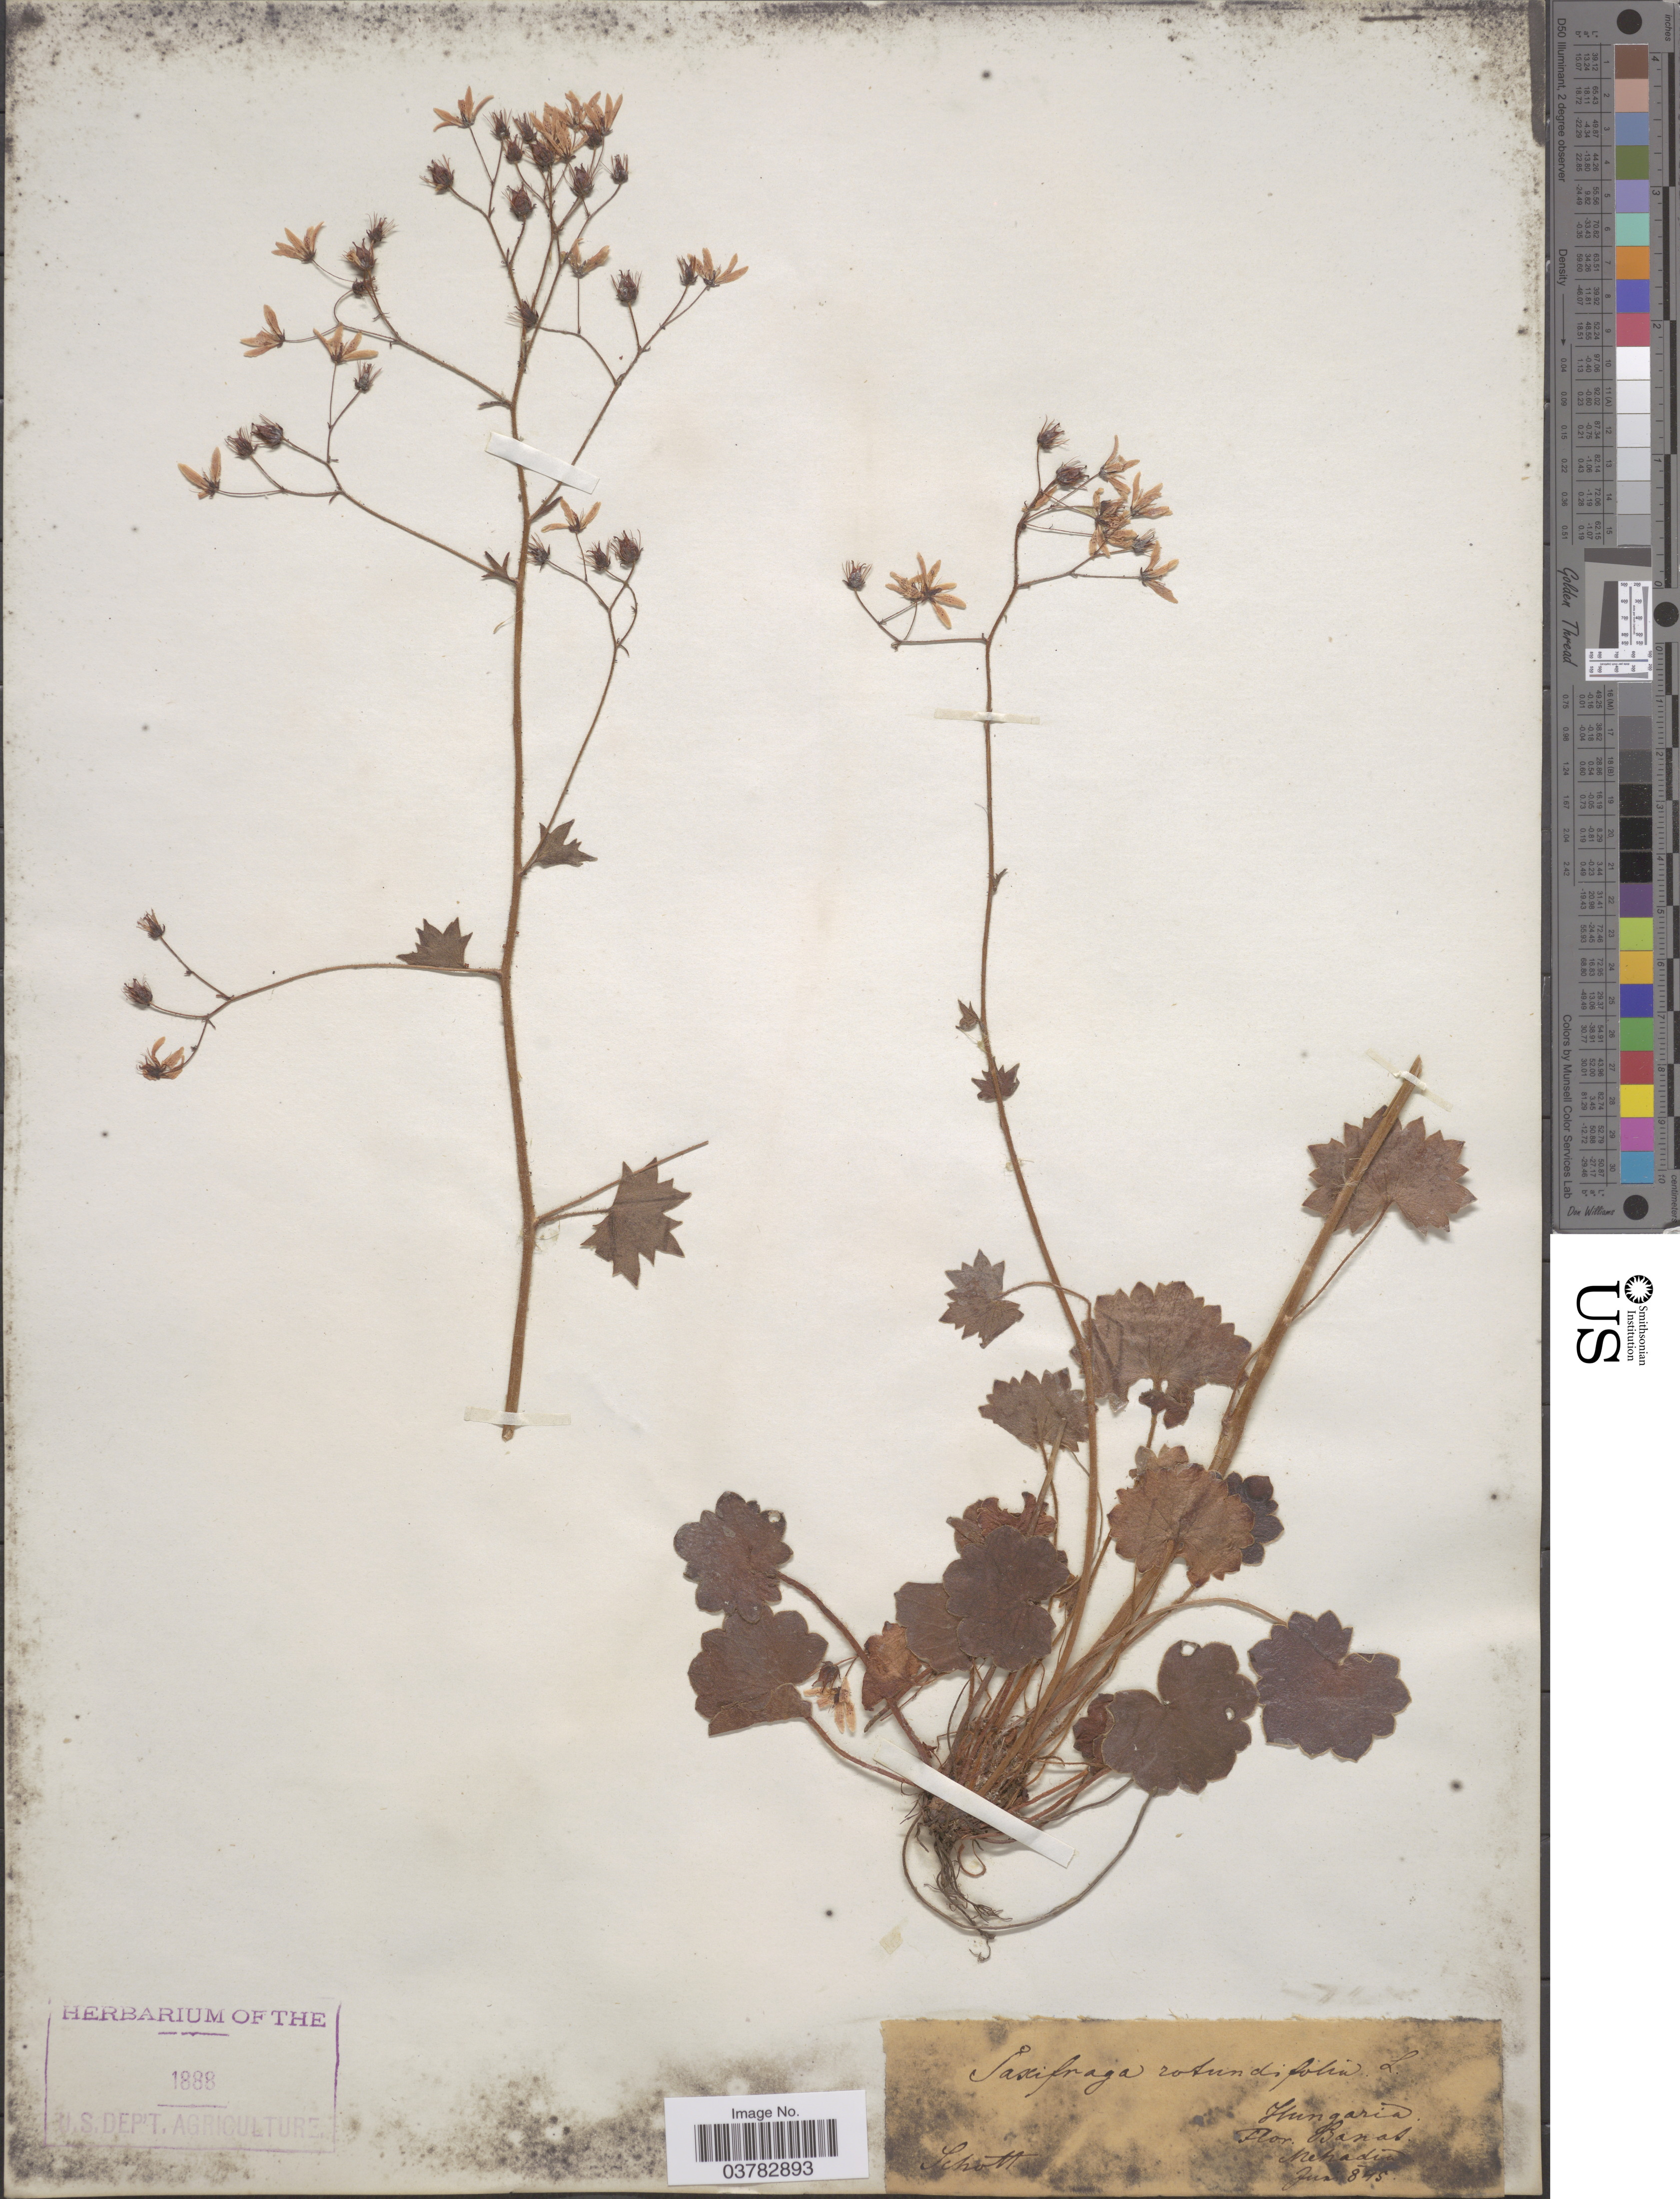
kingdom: Plantae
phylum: Tracheophyta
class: Magnoliopsida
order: Saxifragales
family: Saxifragaceae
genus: Saxifraga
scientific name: Saxifraga rotundifolia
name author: L.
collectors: Schott, --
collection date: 1845-06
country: Hungary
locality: Hungaria. Banat. Mehadin.